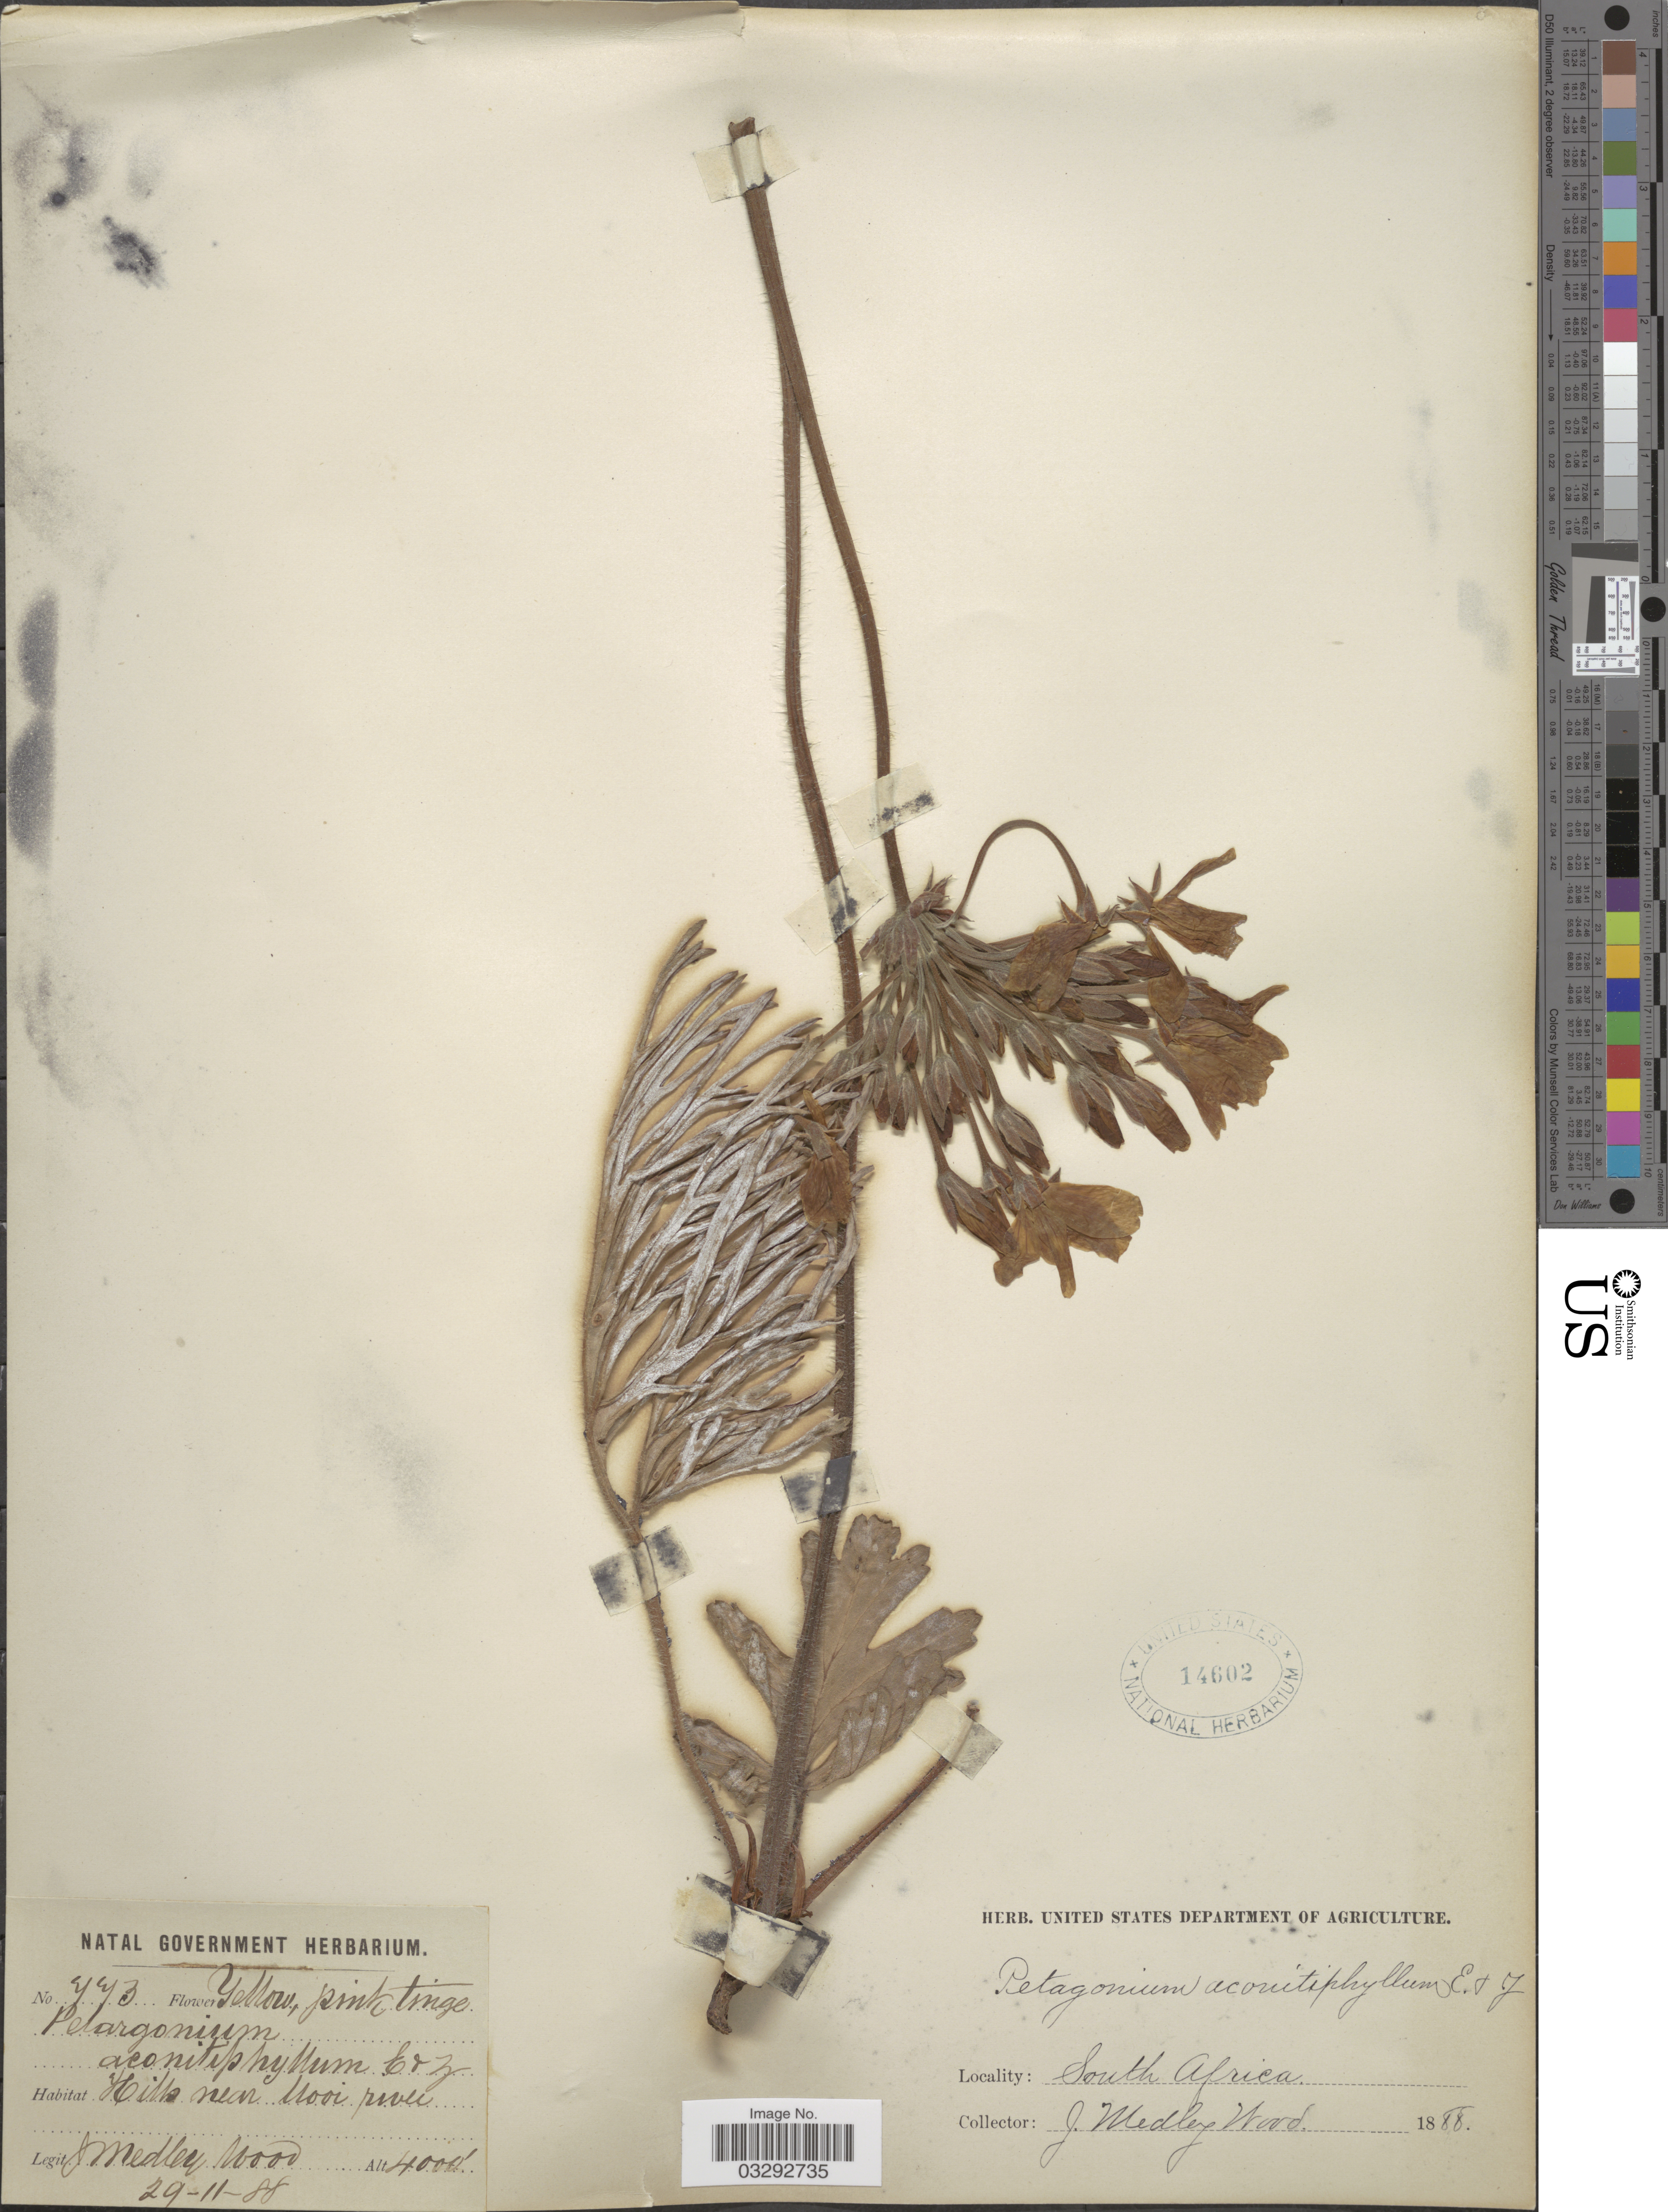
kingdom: Plantae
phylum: Tracheophyta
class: Magnoliopsida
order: Geraniales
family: Geraniaceae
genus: Pelargonium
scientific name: Pelargonium aconitophyllum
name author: (Eckl. & Zeyh.) Steud.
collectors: J. Medley Wood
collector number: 773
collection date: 1888-11-29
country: South Africa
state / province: KwaZulu-Natal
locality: Hills near Mooi river.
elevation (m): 1219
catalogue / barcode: US 14602